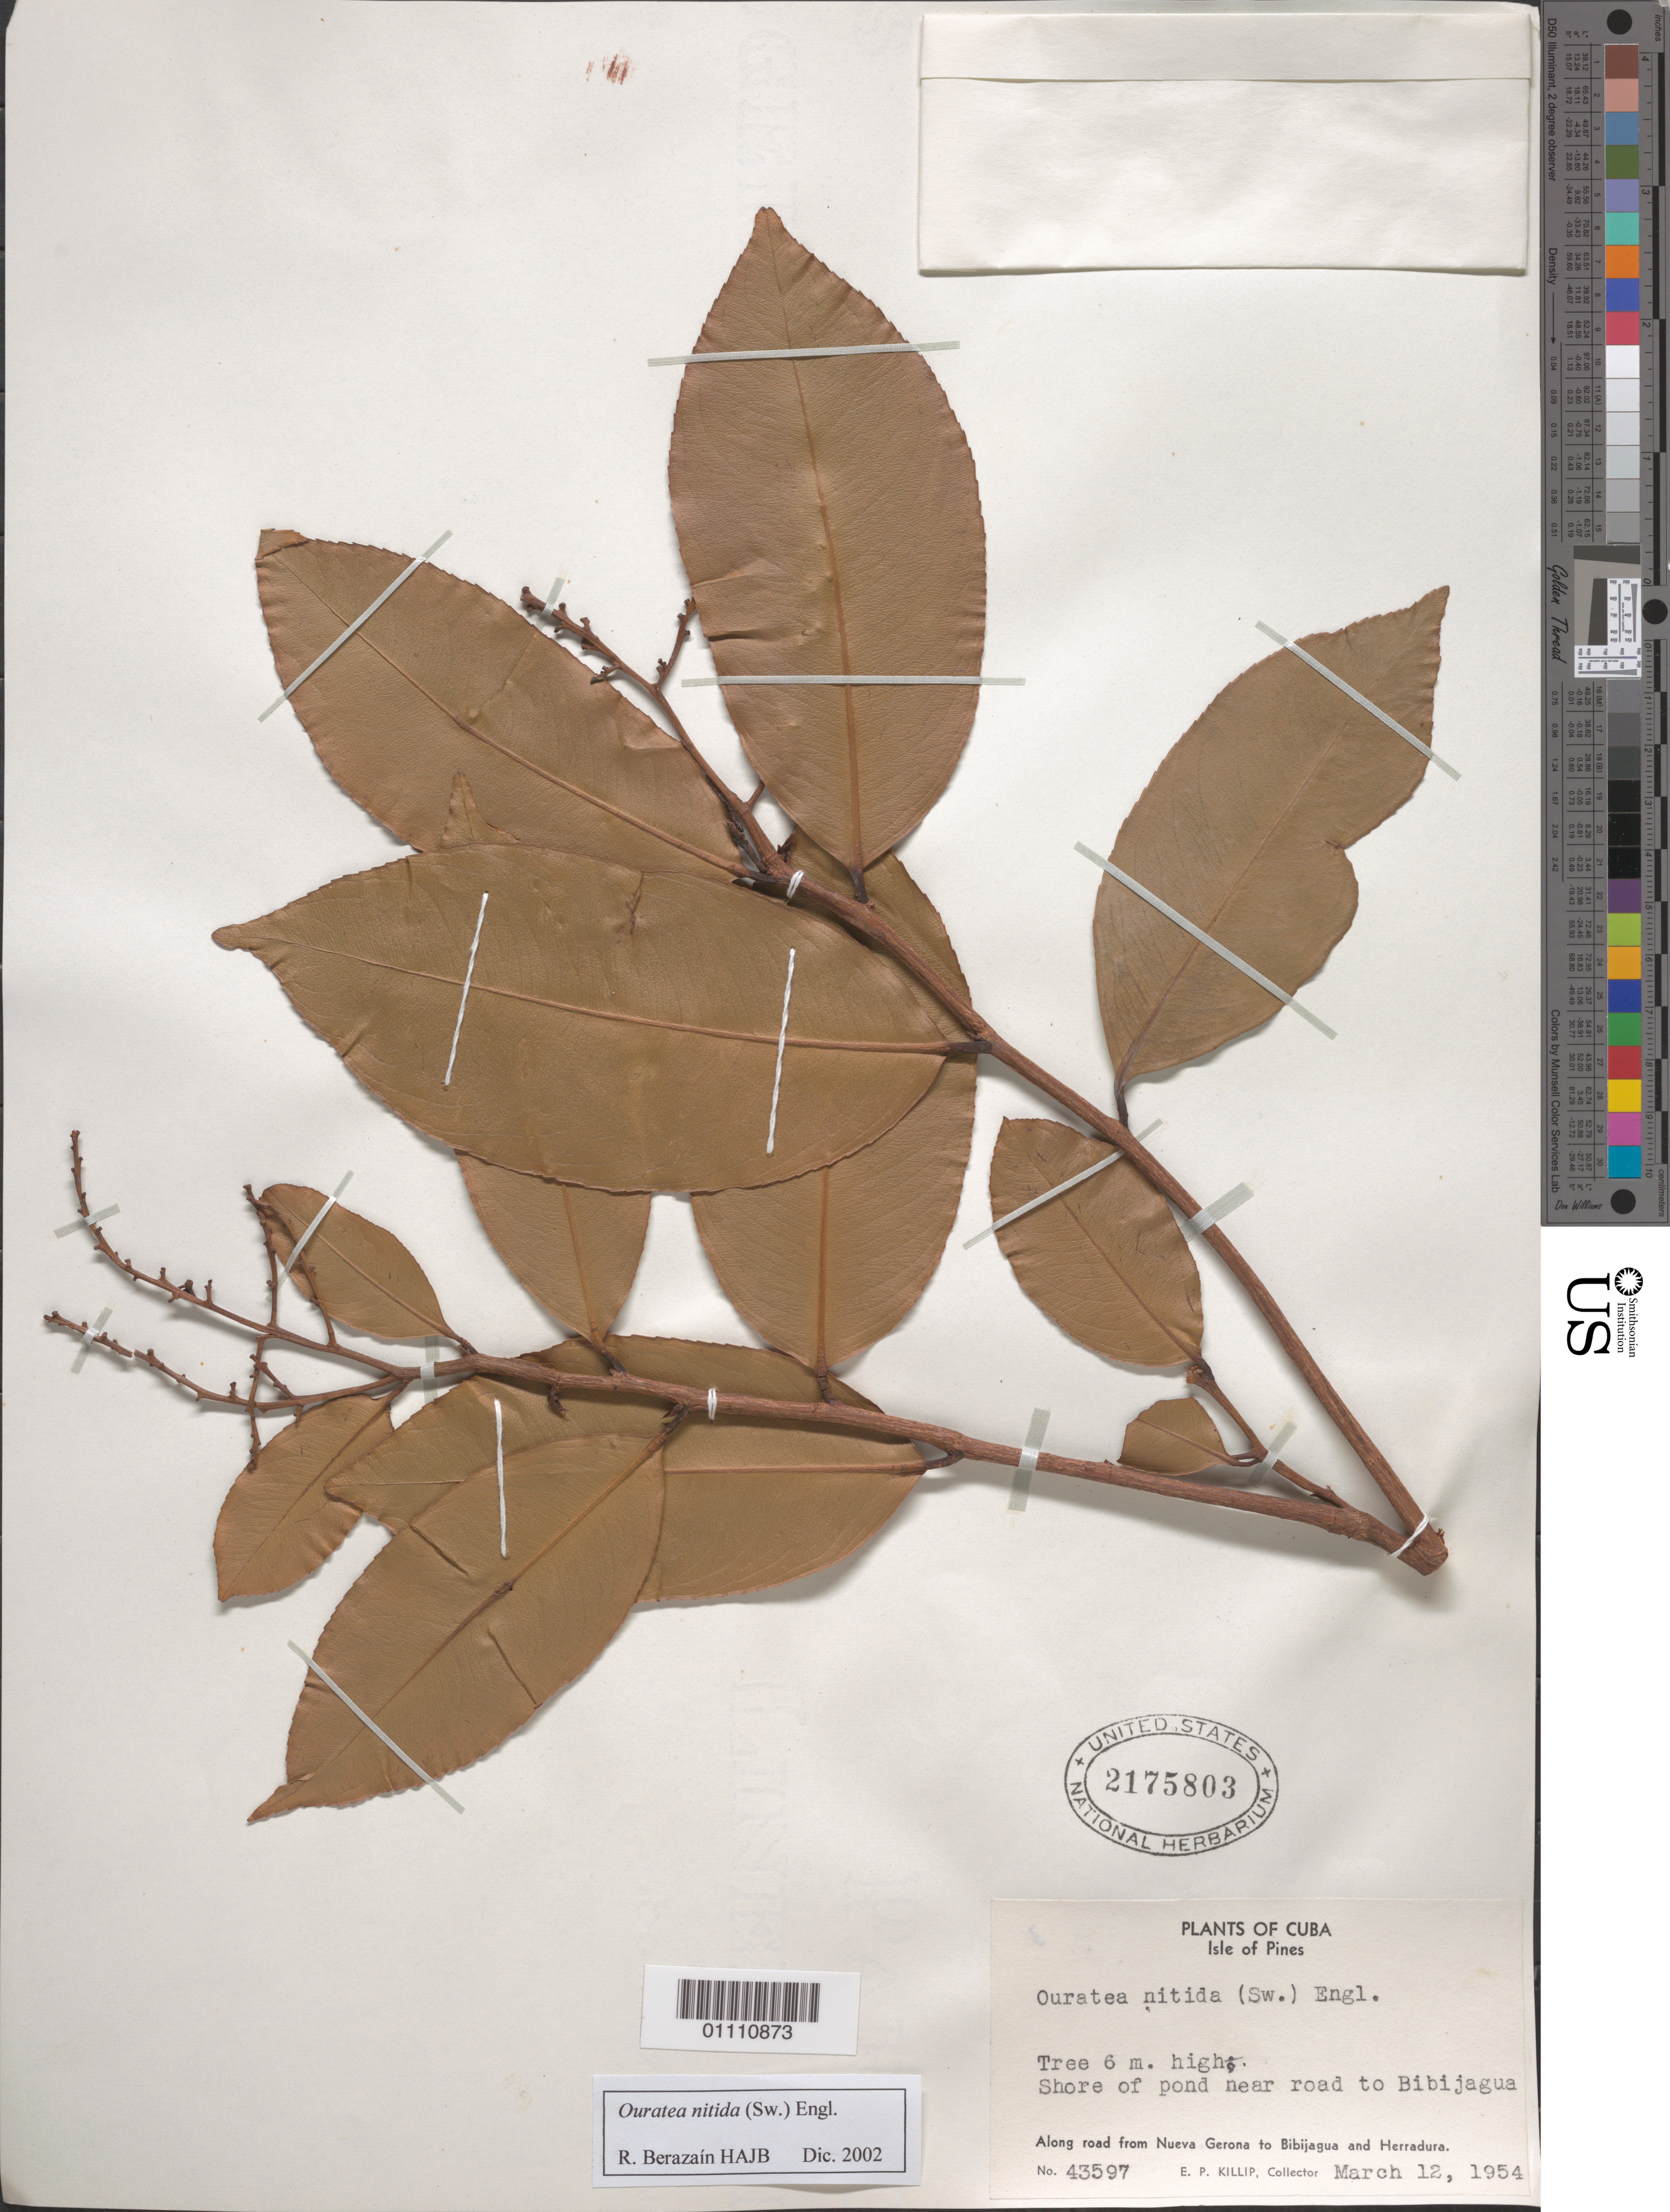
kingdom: Plantae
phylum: Tracheophyta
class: Magnoliopsida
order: Malpighiales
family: Ochnaceae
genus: Ouratea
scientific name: Ouratea nitida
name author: (Sw.) Engl.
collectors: E. P. Killip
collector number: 43597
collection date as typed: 12 Mar 1954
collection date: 1954-03-12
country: Cuba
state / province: Isla de La Juventud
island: Isla de la Juventud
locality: Isle of Pines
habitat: shore of pond near road to Bibijagua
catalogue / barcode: US 2175803